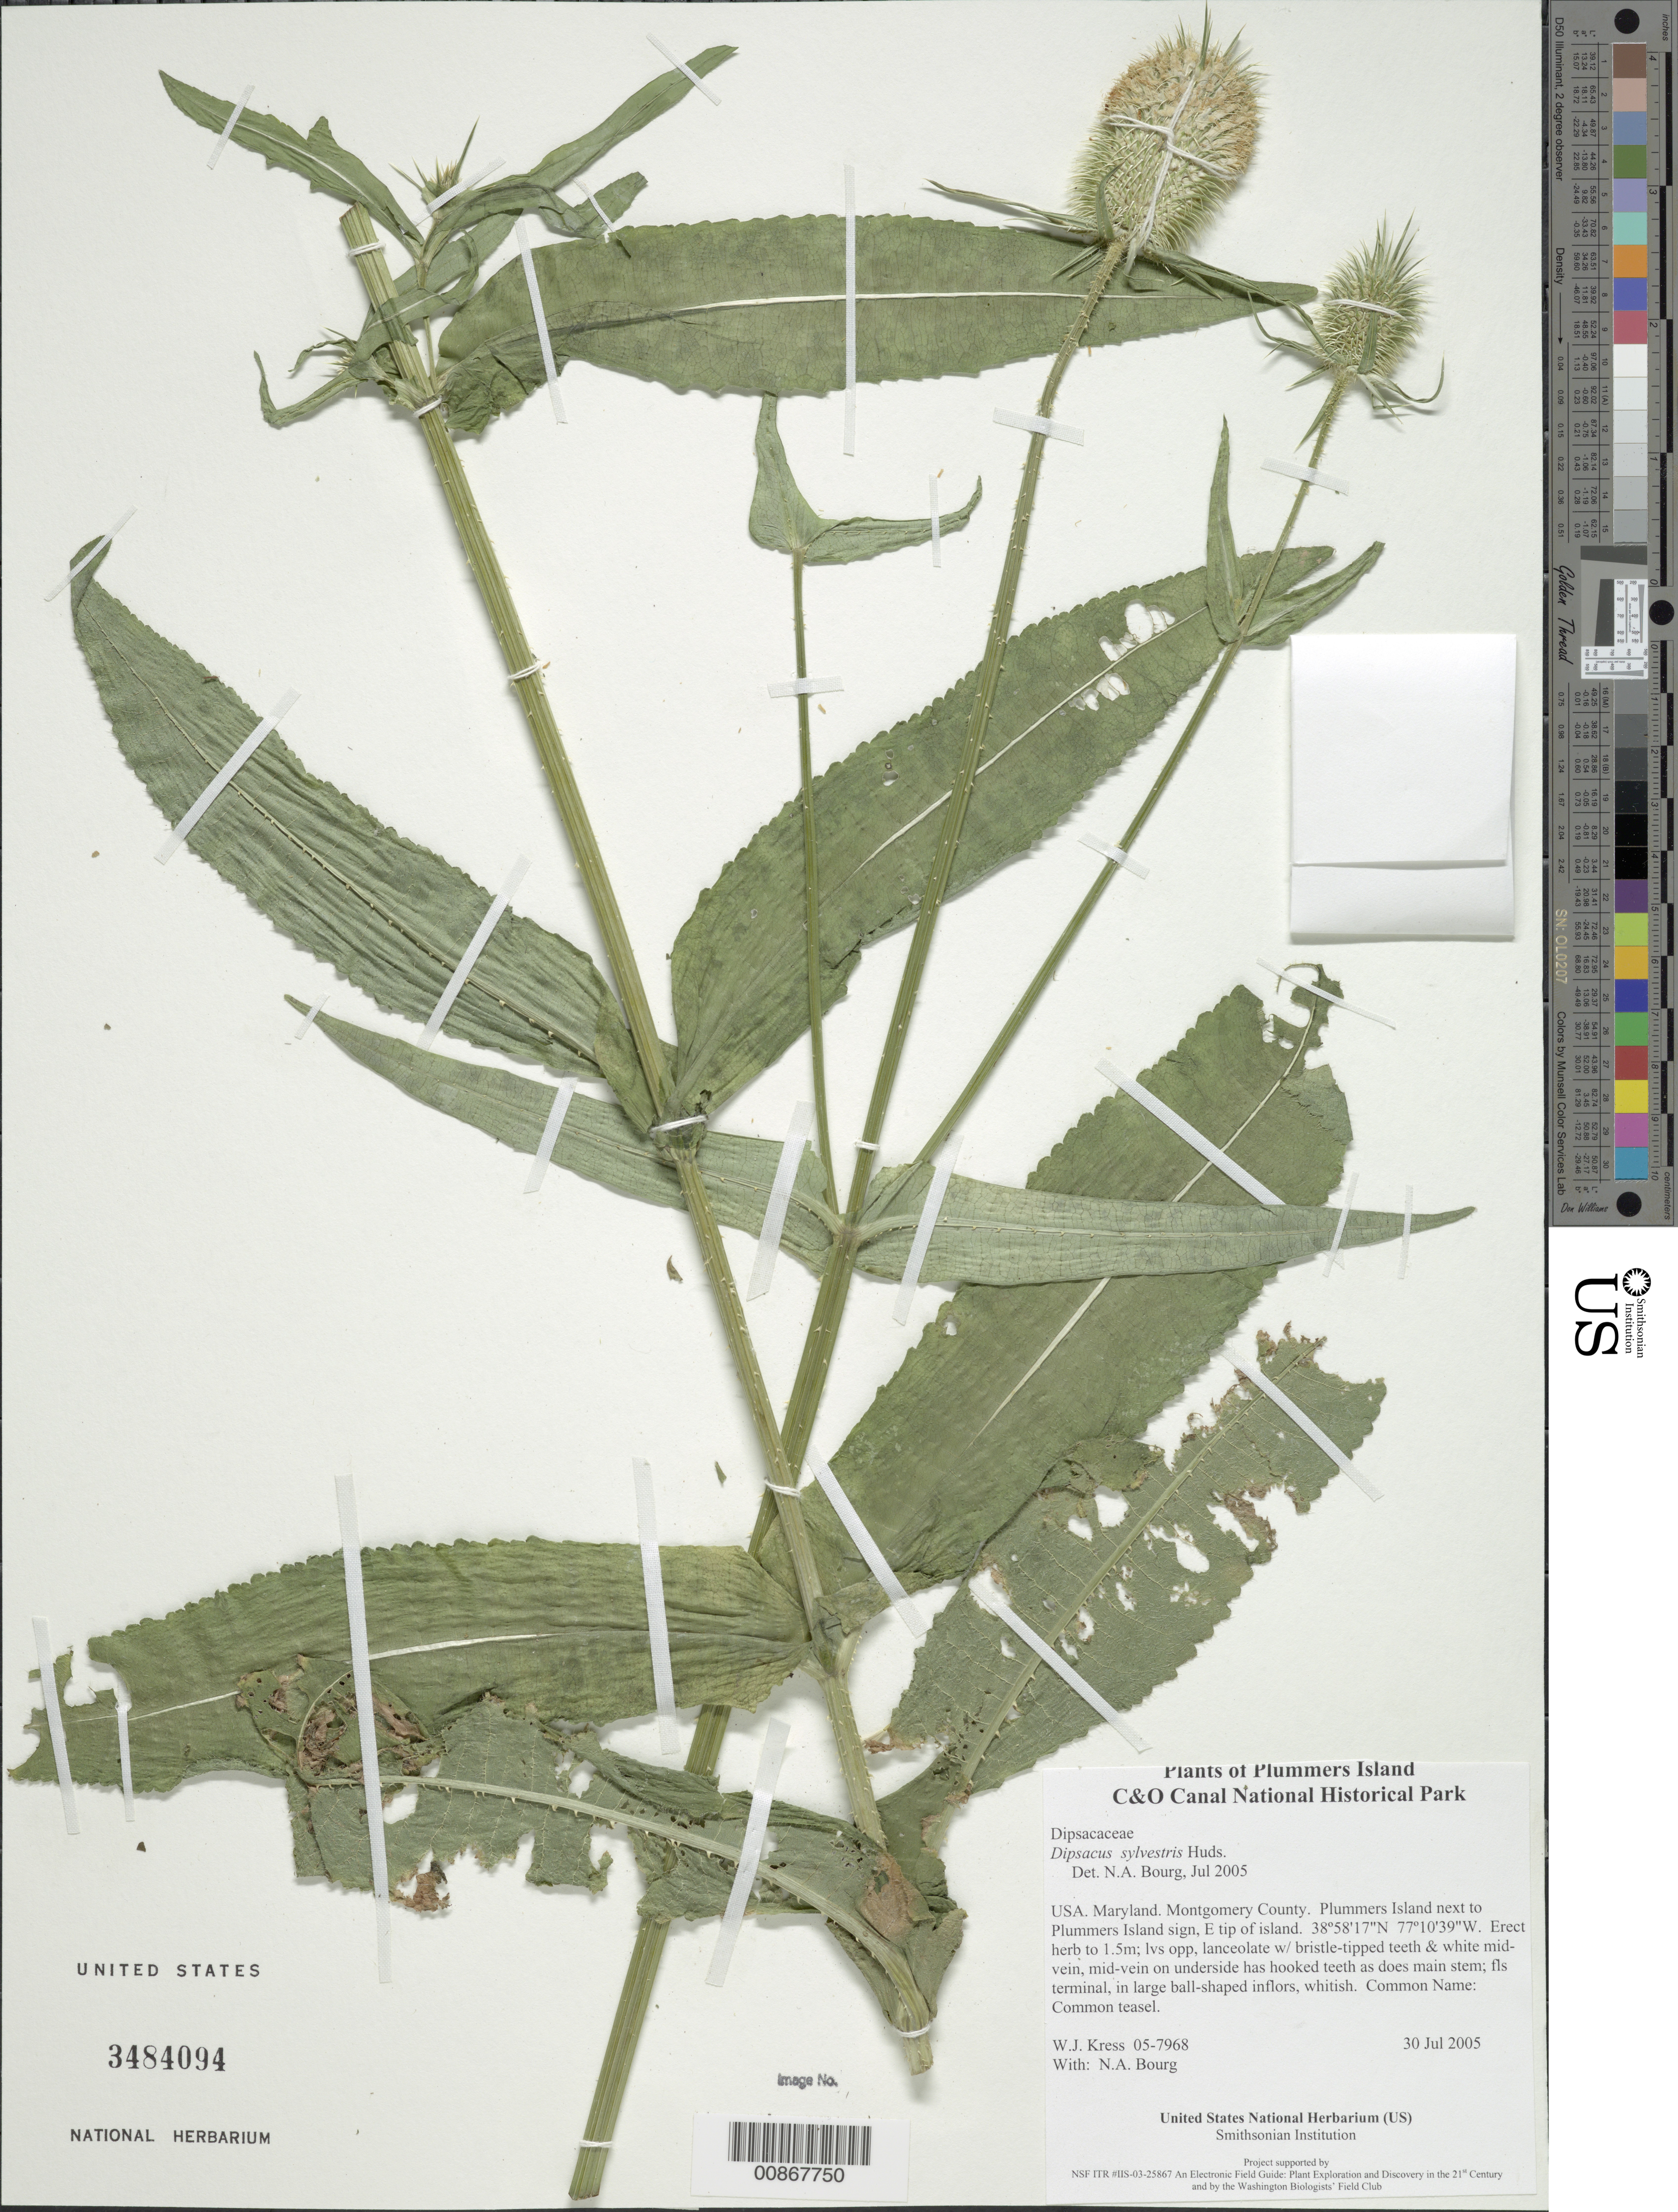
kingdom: Plantae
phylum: Tracheophyta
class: Magnoliopsida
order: Dipsacales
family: Caprifoliaceae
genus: Dipsacus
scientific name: Dipsacus sylvestris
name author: Huds.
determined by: Bourg, N. A.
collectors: W. J. Kress & N. A. Bourg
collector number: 05-7968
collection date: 2005-07-30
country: United States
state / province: Maryland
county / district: Montgomery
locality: Chesapeake and Ohio Canal National Historical Park, Plummers Island next to Plummers Island sign, E tip of island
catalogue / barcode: US 3484094